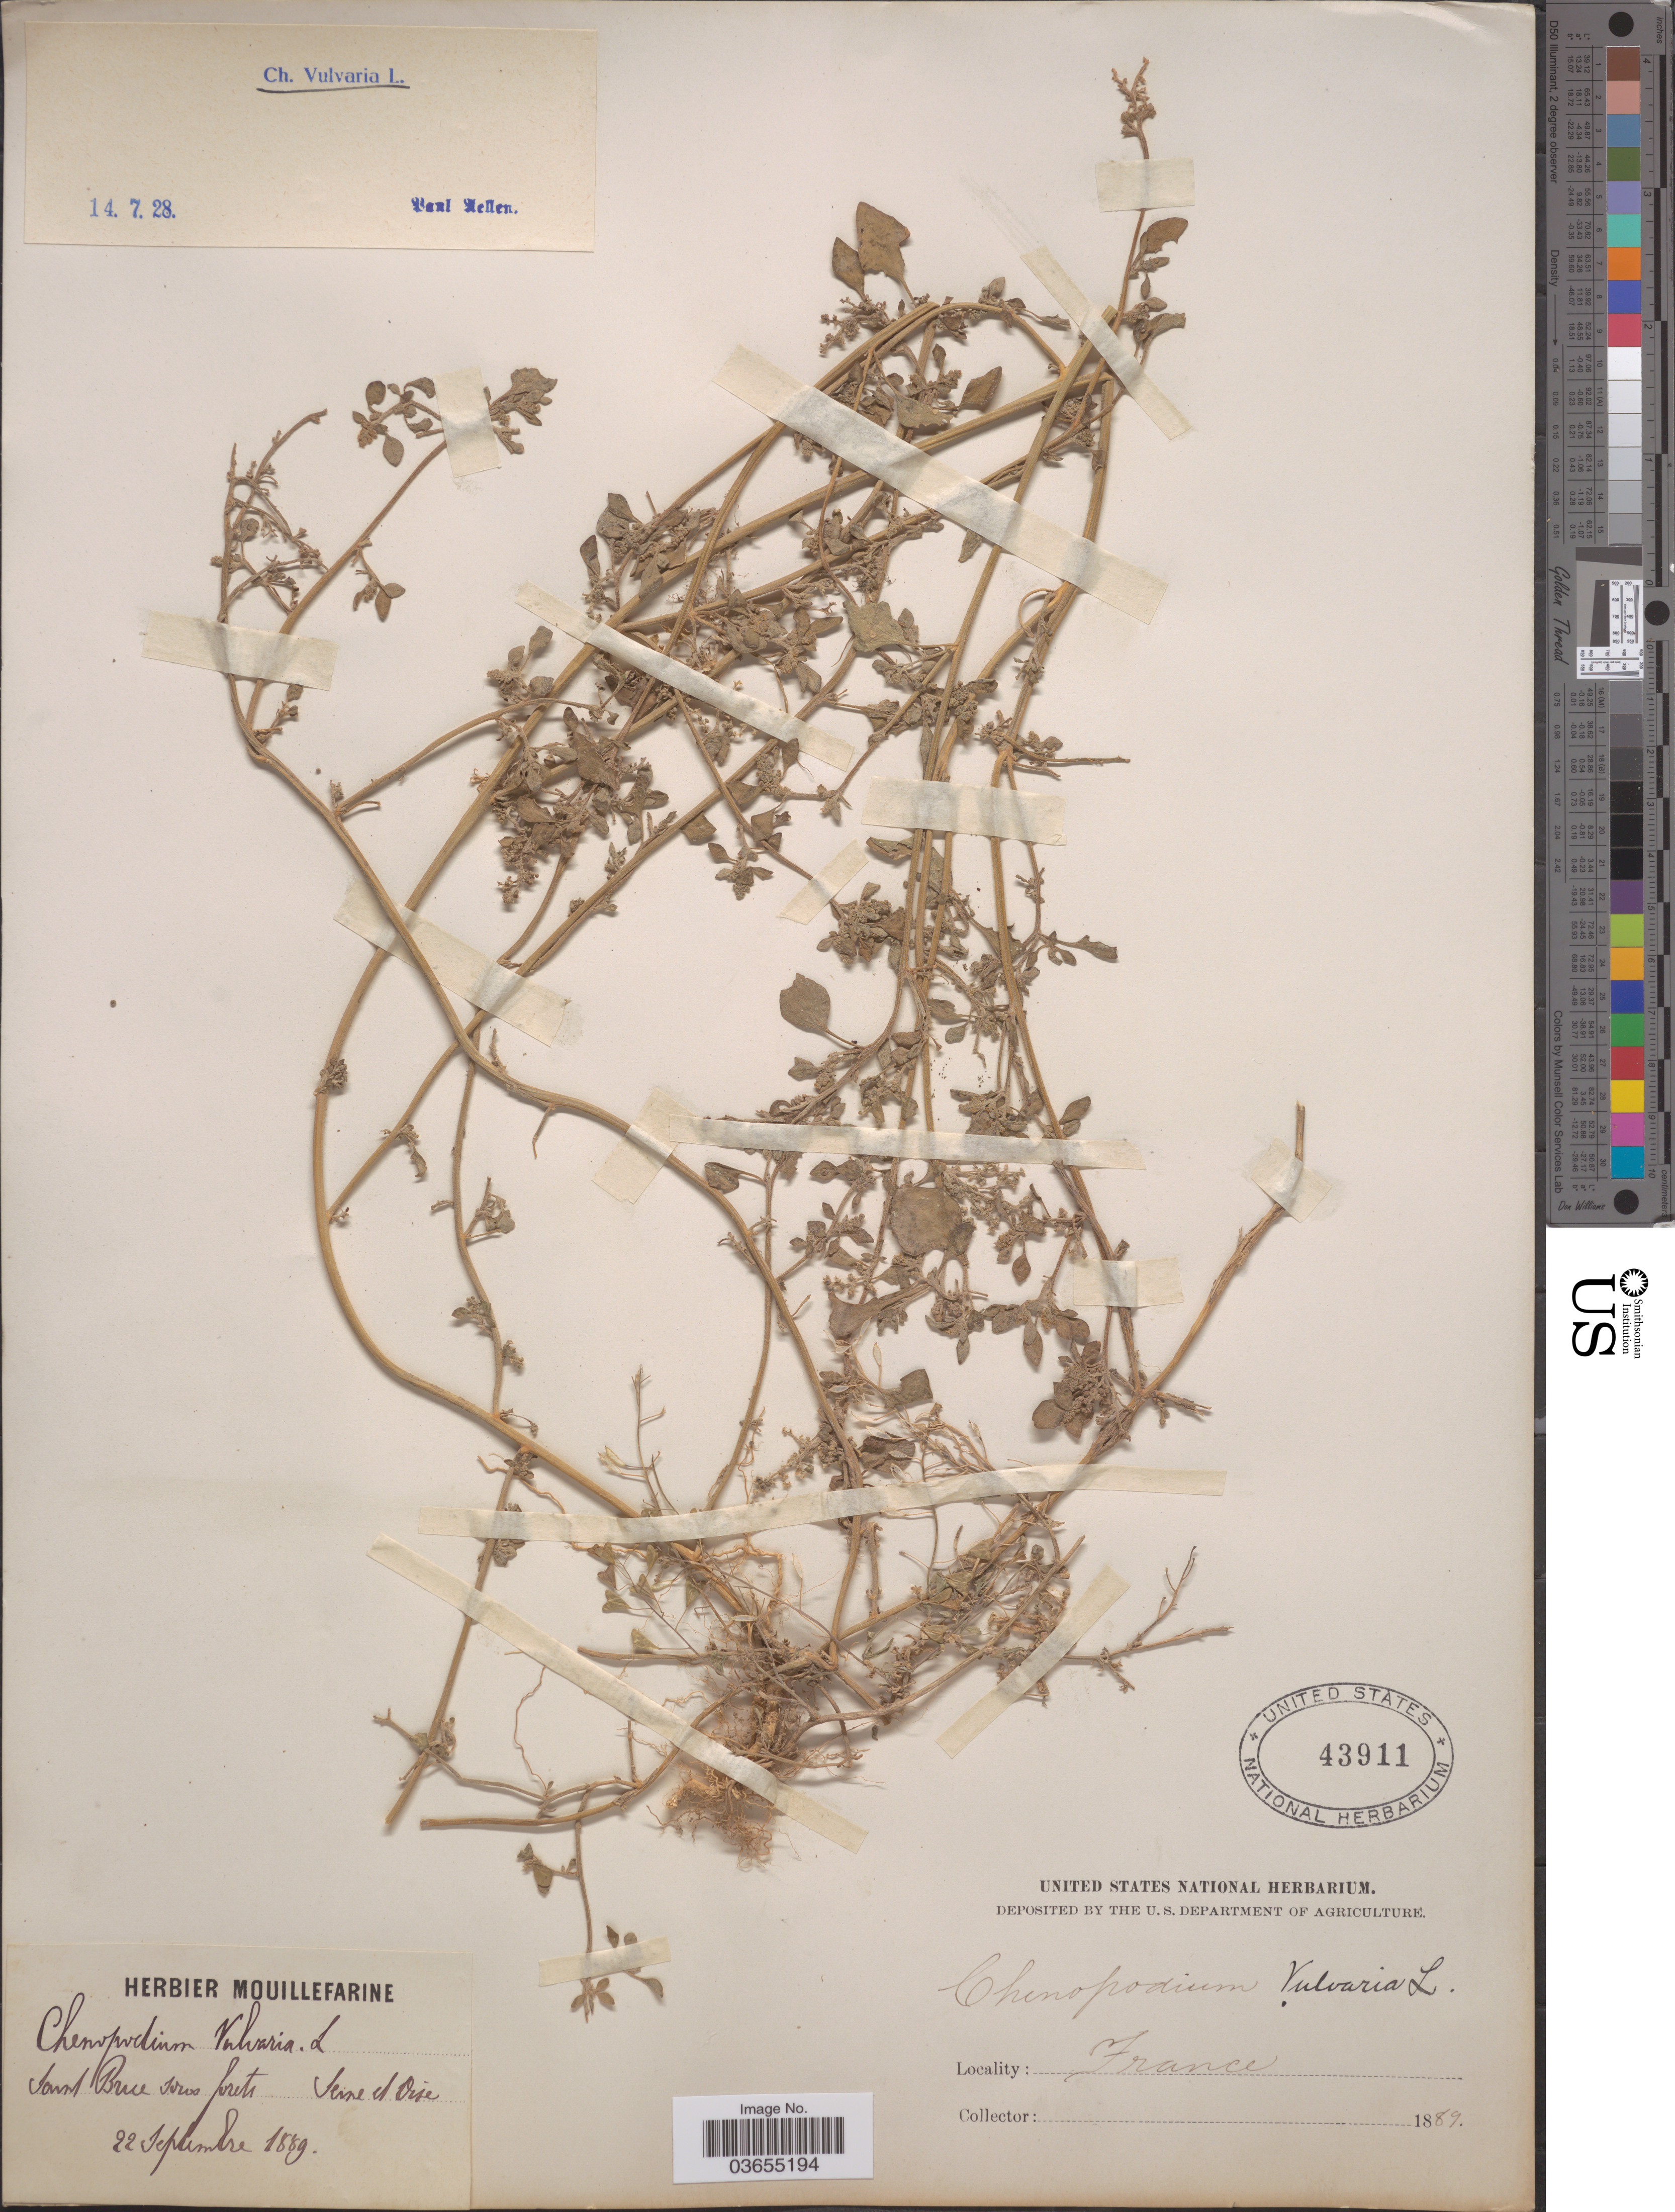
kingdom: Plantae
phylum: Tracheophyta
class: Magnoliopsida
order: Caryophyllales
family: Amaranthaceae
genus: Chenopodium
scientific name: Chenopodium vulvaria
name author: L.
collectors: ex herb. Mouillefarine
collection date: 1889-09-22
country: France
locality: Saint Brice sous forets Seine et Oise.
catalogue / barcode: US 43911